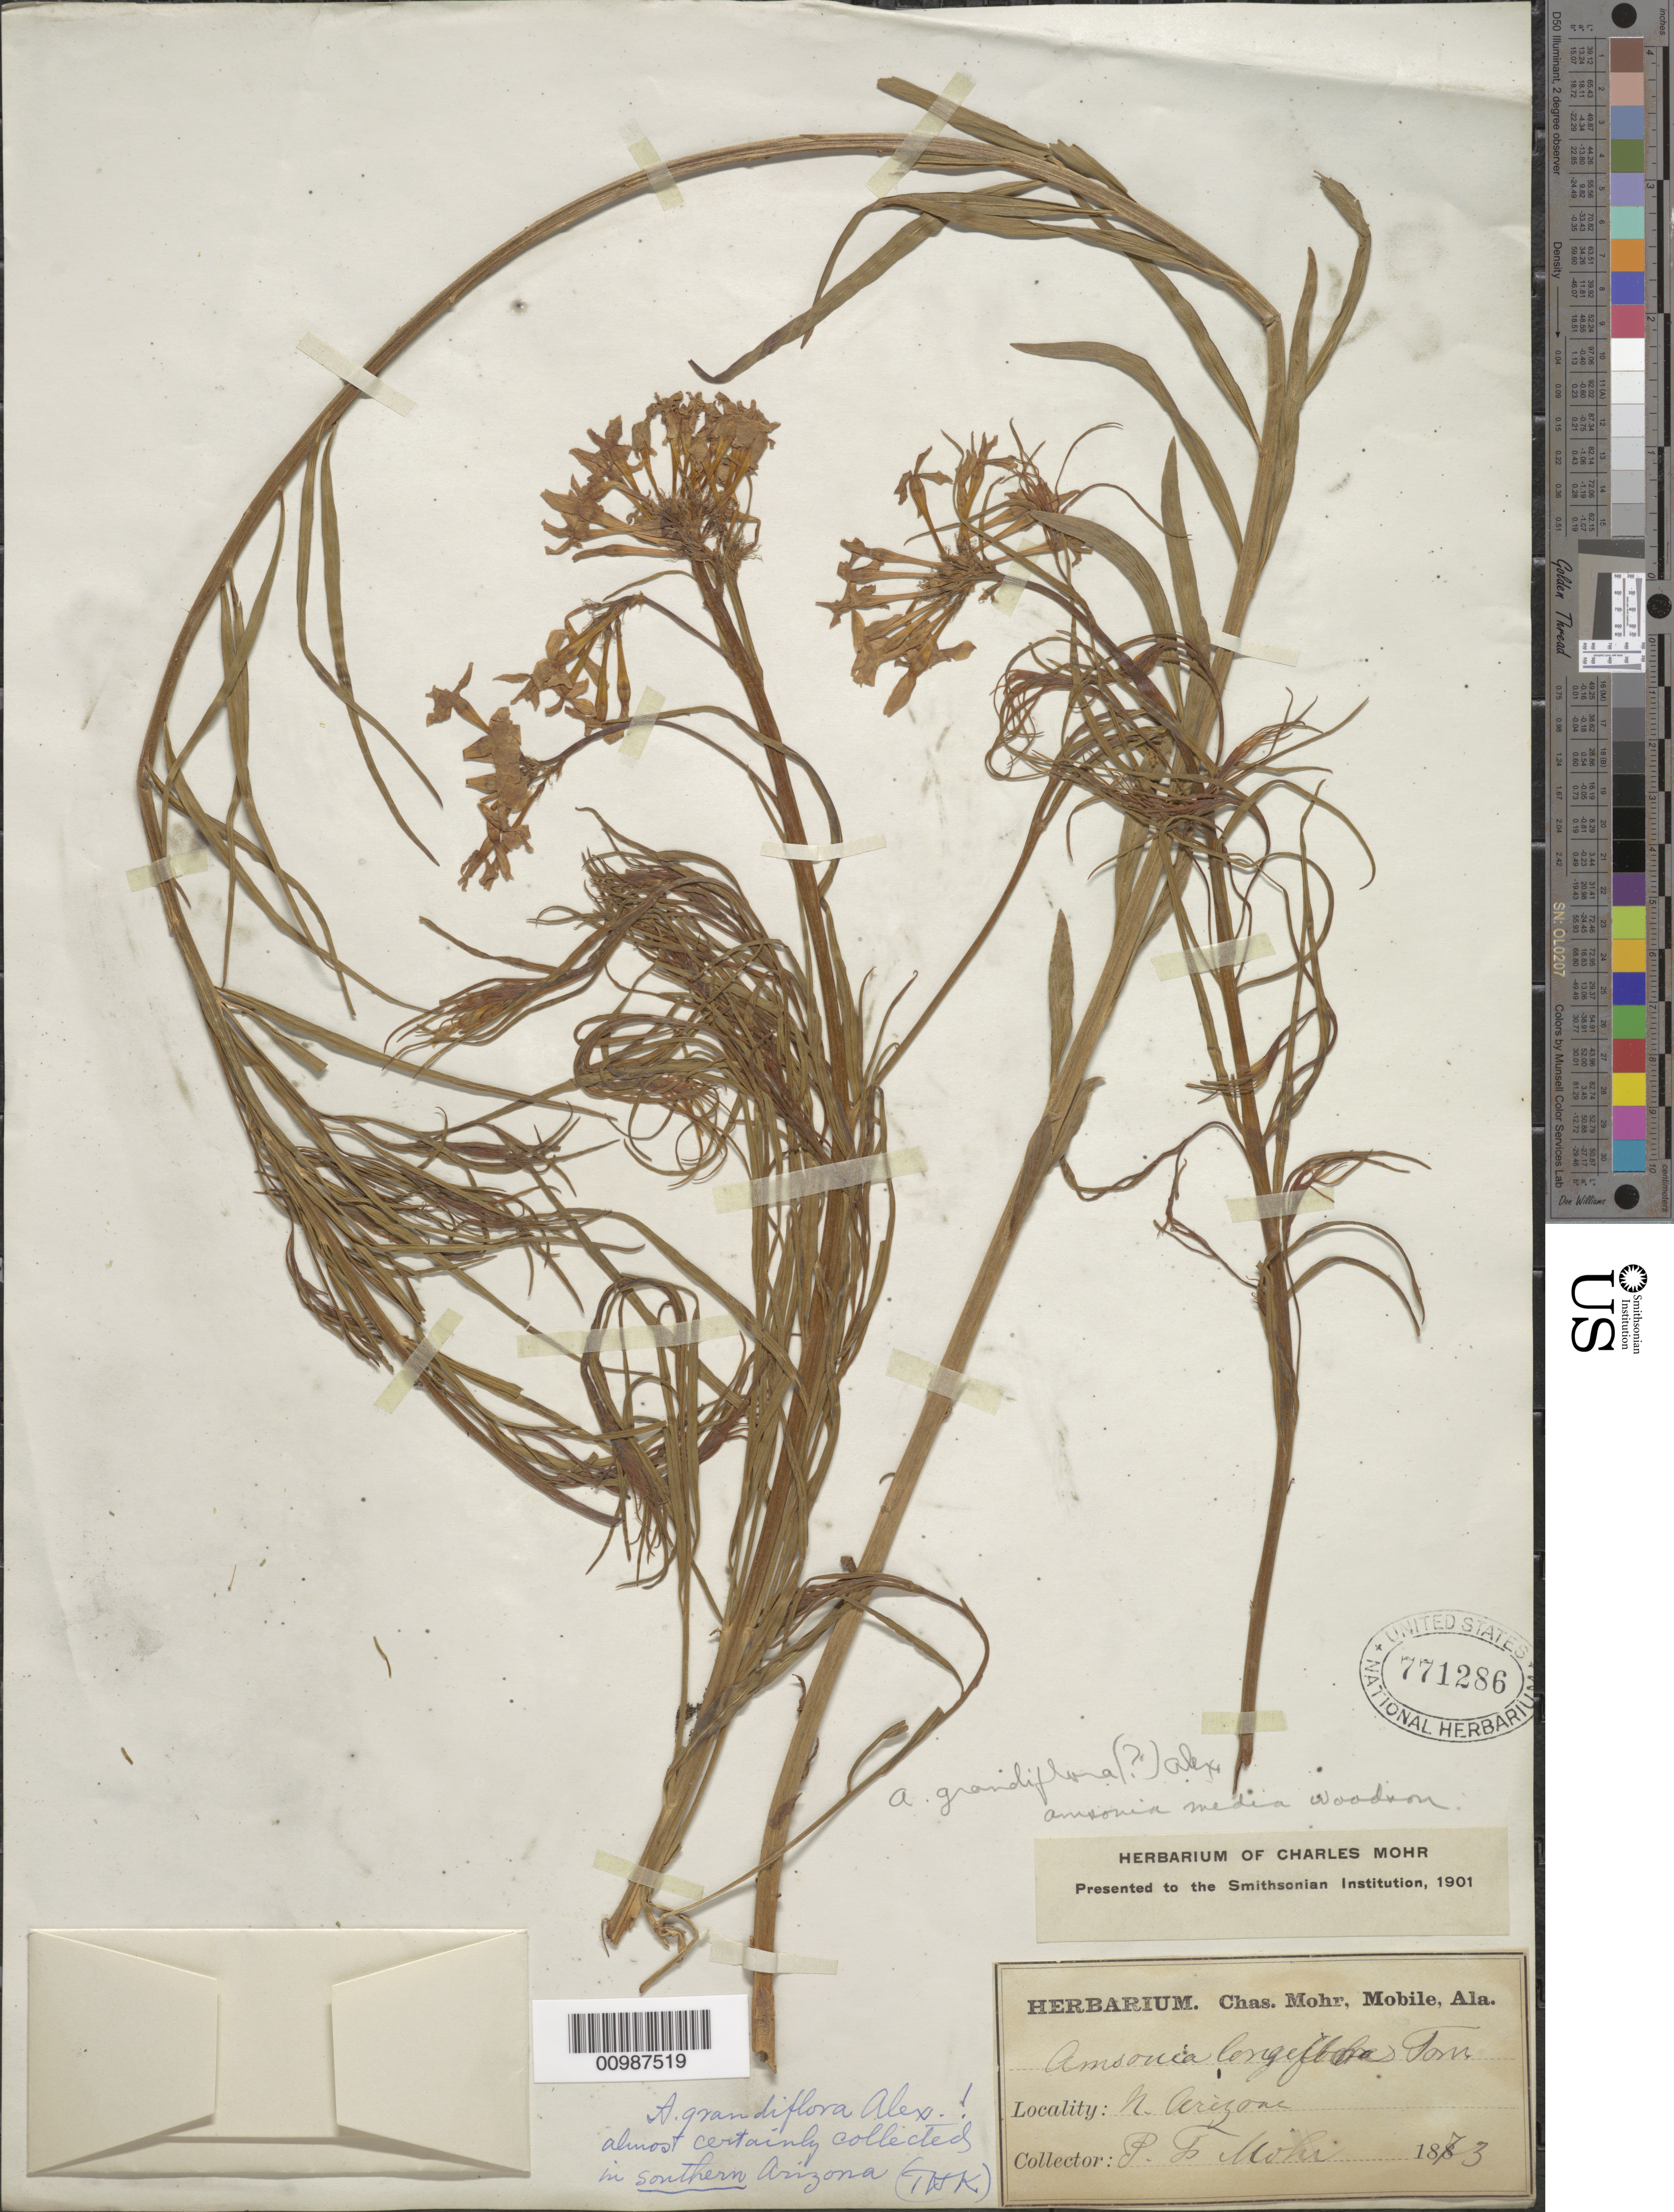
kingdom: Plantae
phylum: Tracheophyta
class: Magnoliopsida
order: Gentianales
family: Apocynaceae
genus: Amsonia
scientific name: Amsonia grandiflora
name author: Alexander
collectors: P. F. Mohr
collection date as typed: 1873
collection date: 1873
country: United States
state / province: Arizona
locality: Southern Arizona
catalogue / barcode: US 771286